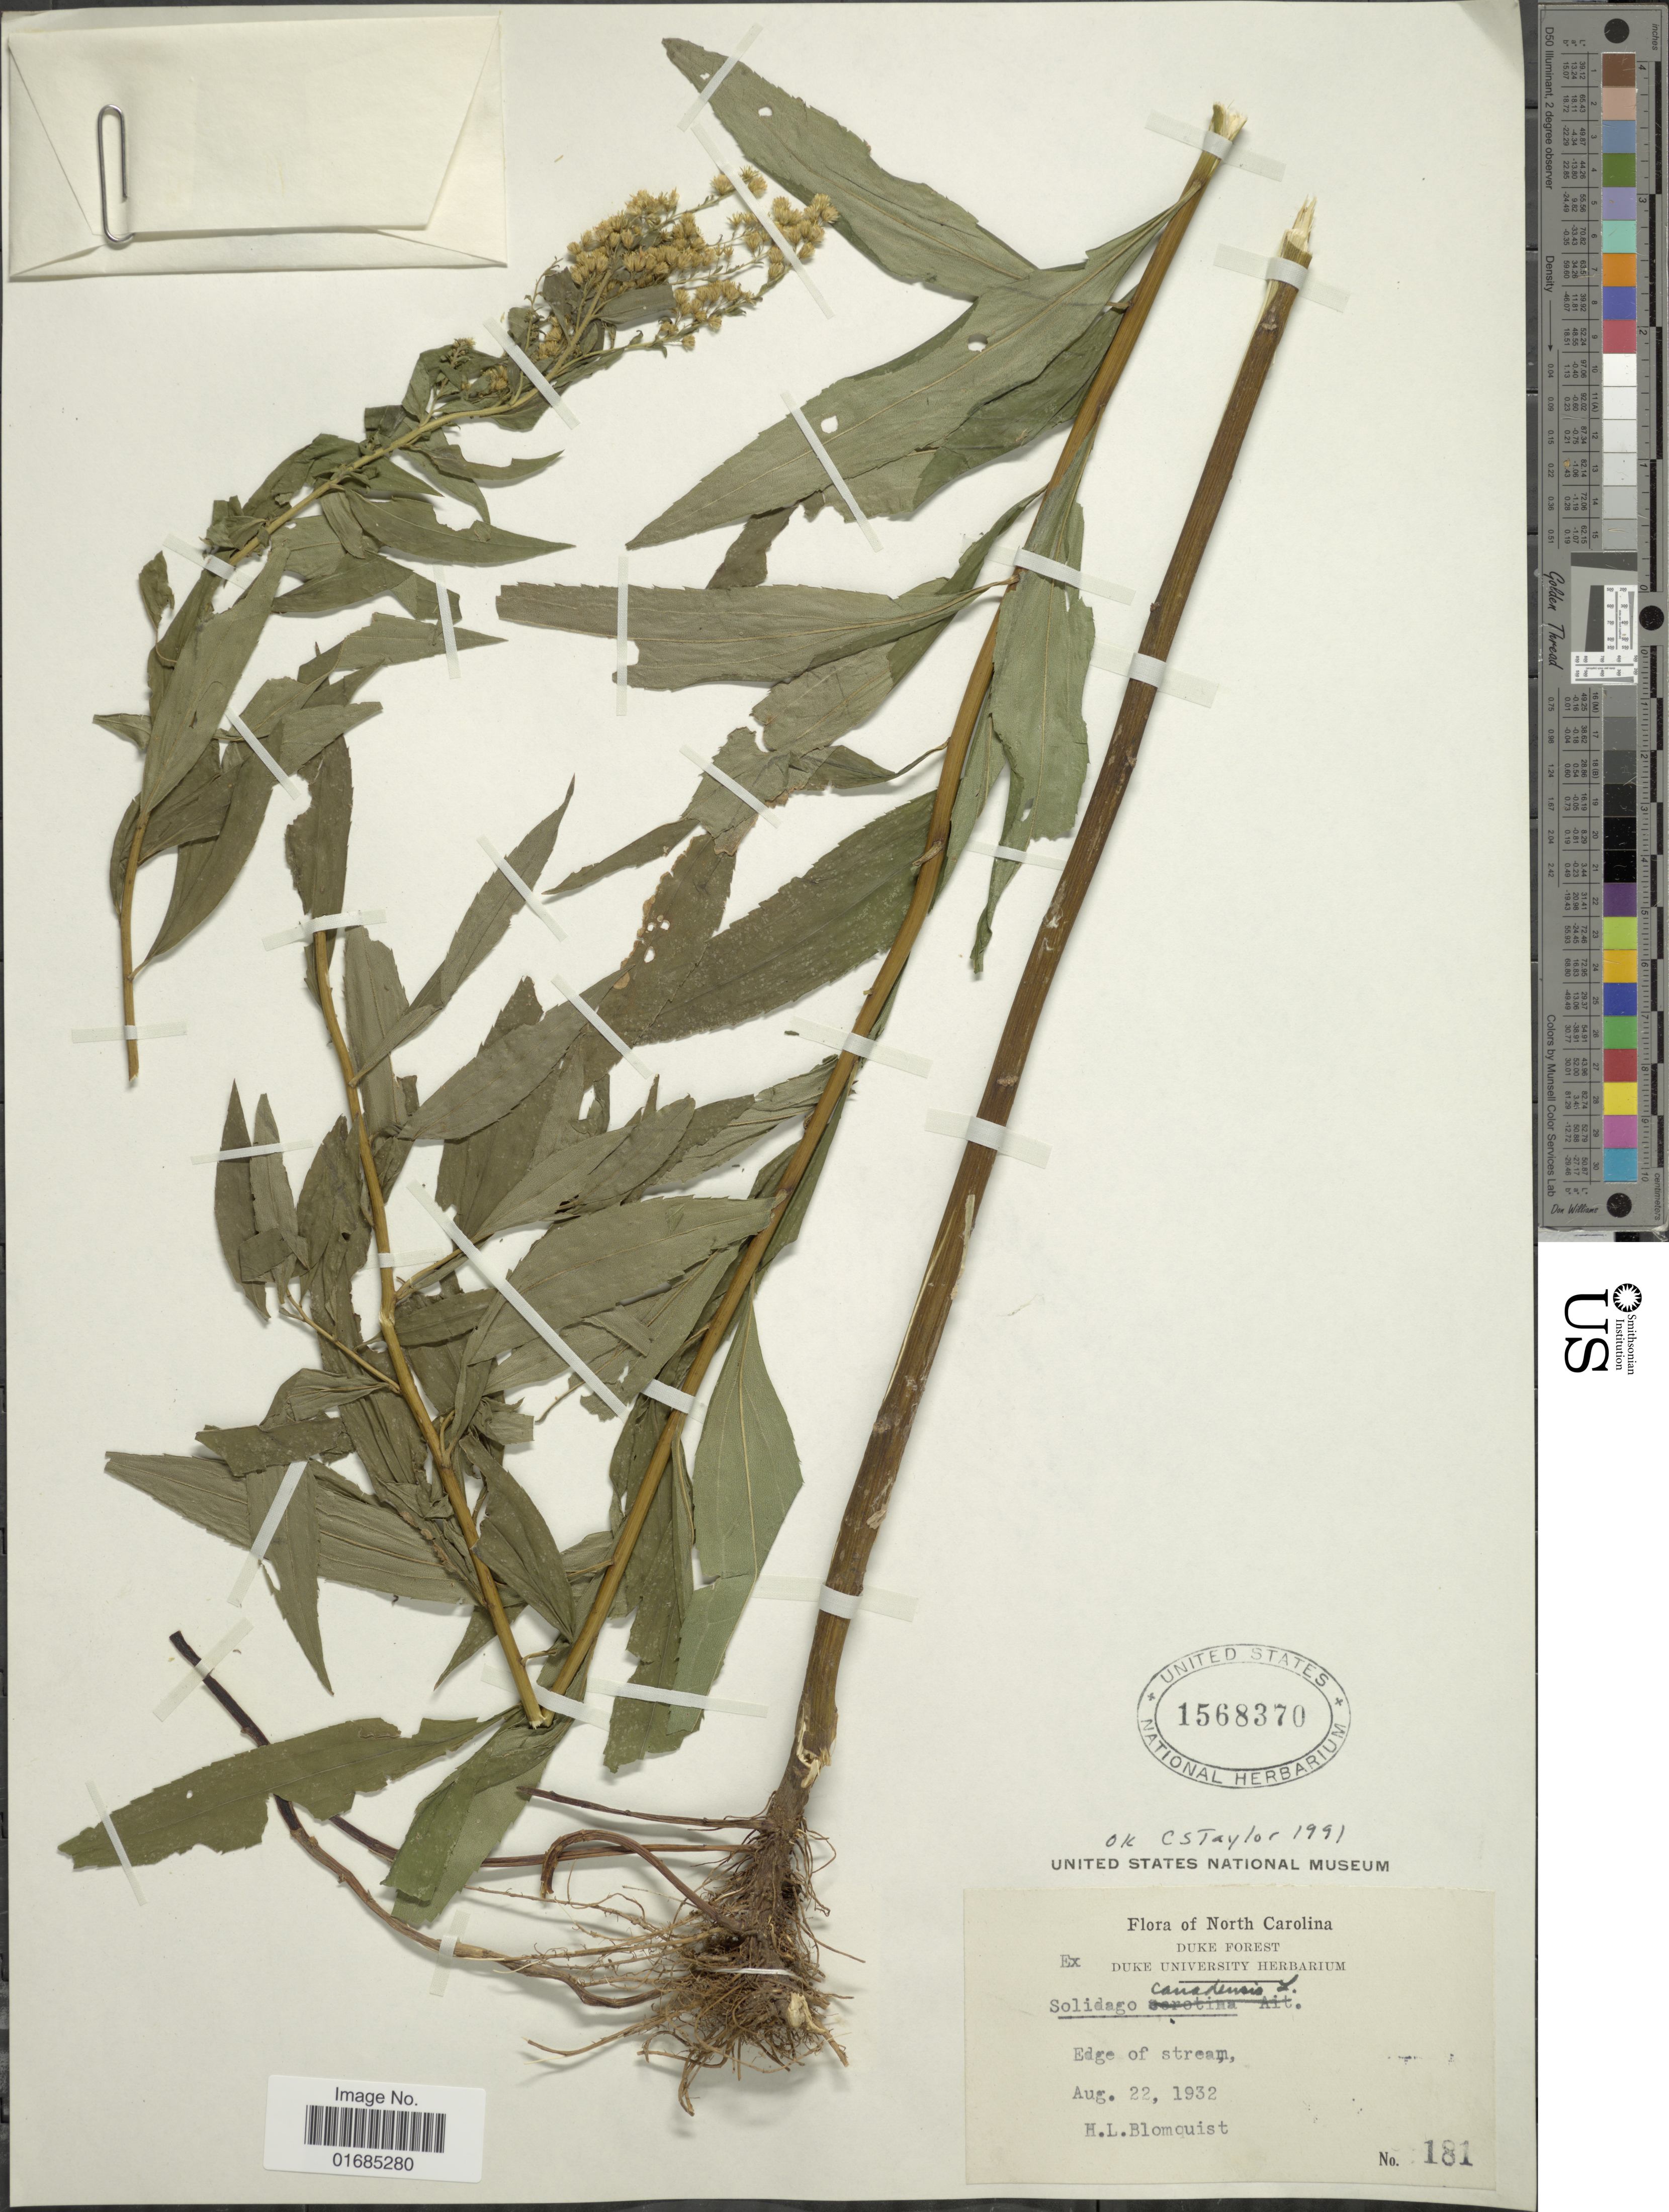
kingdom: Plantae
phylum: Tracheophyta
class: Magnoliopsida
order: Asterales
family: Asteraceae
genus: Solidago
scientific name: Solidago canadensis var. canadensis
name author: L.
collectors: H. Blomquist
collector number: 181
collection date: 1932-08-22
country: United States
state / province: North Carolina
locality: Duke Forest, edge of stream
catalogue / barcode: US 1568370